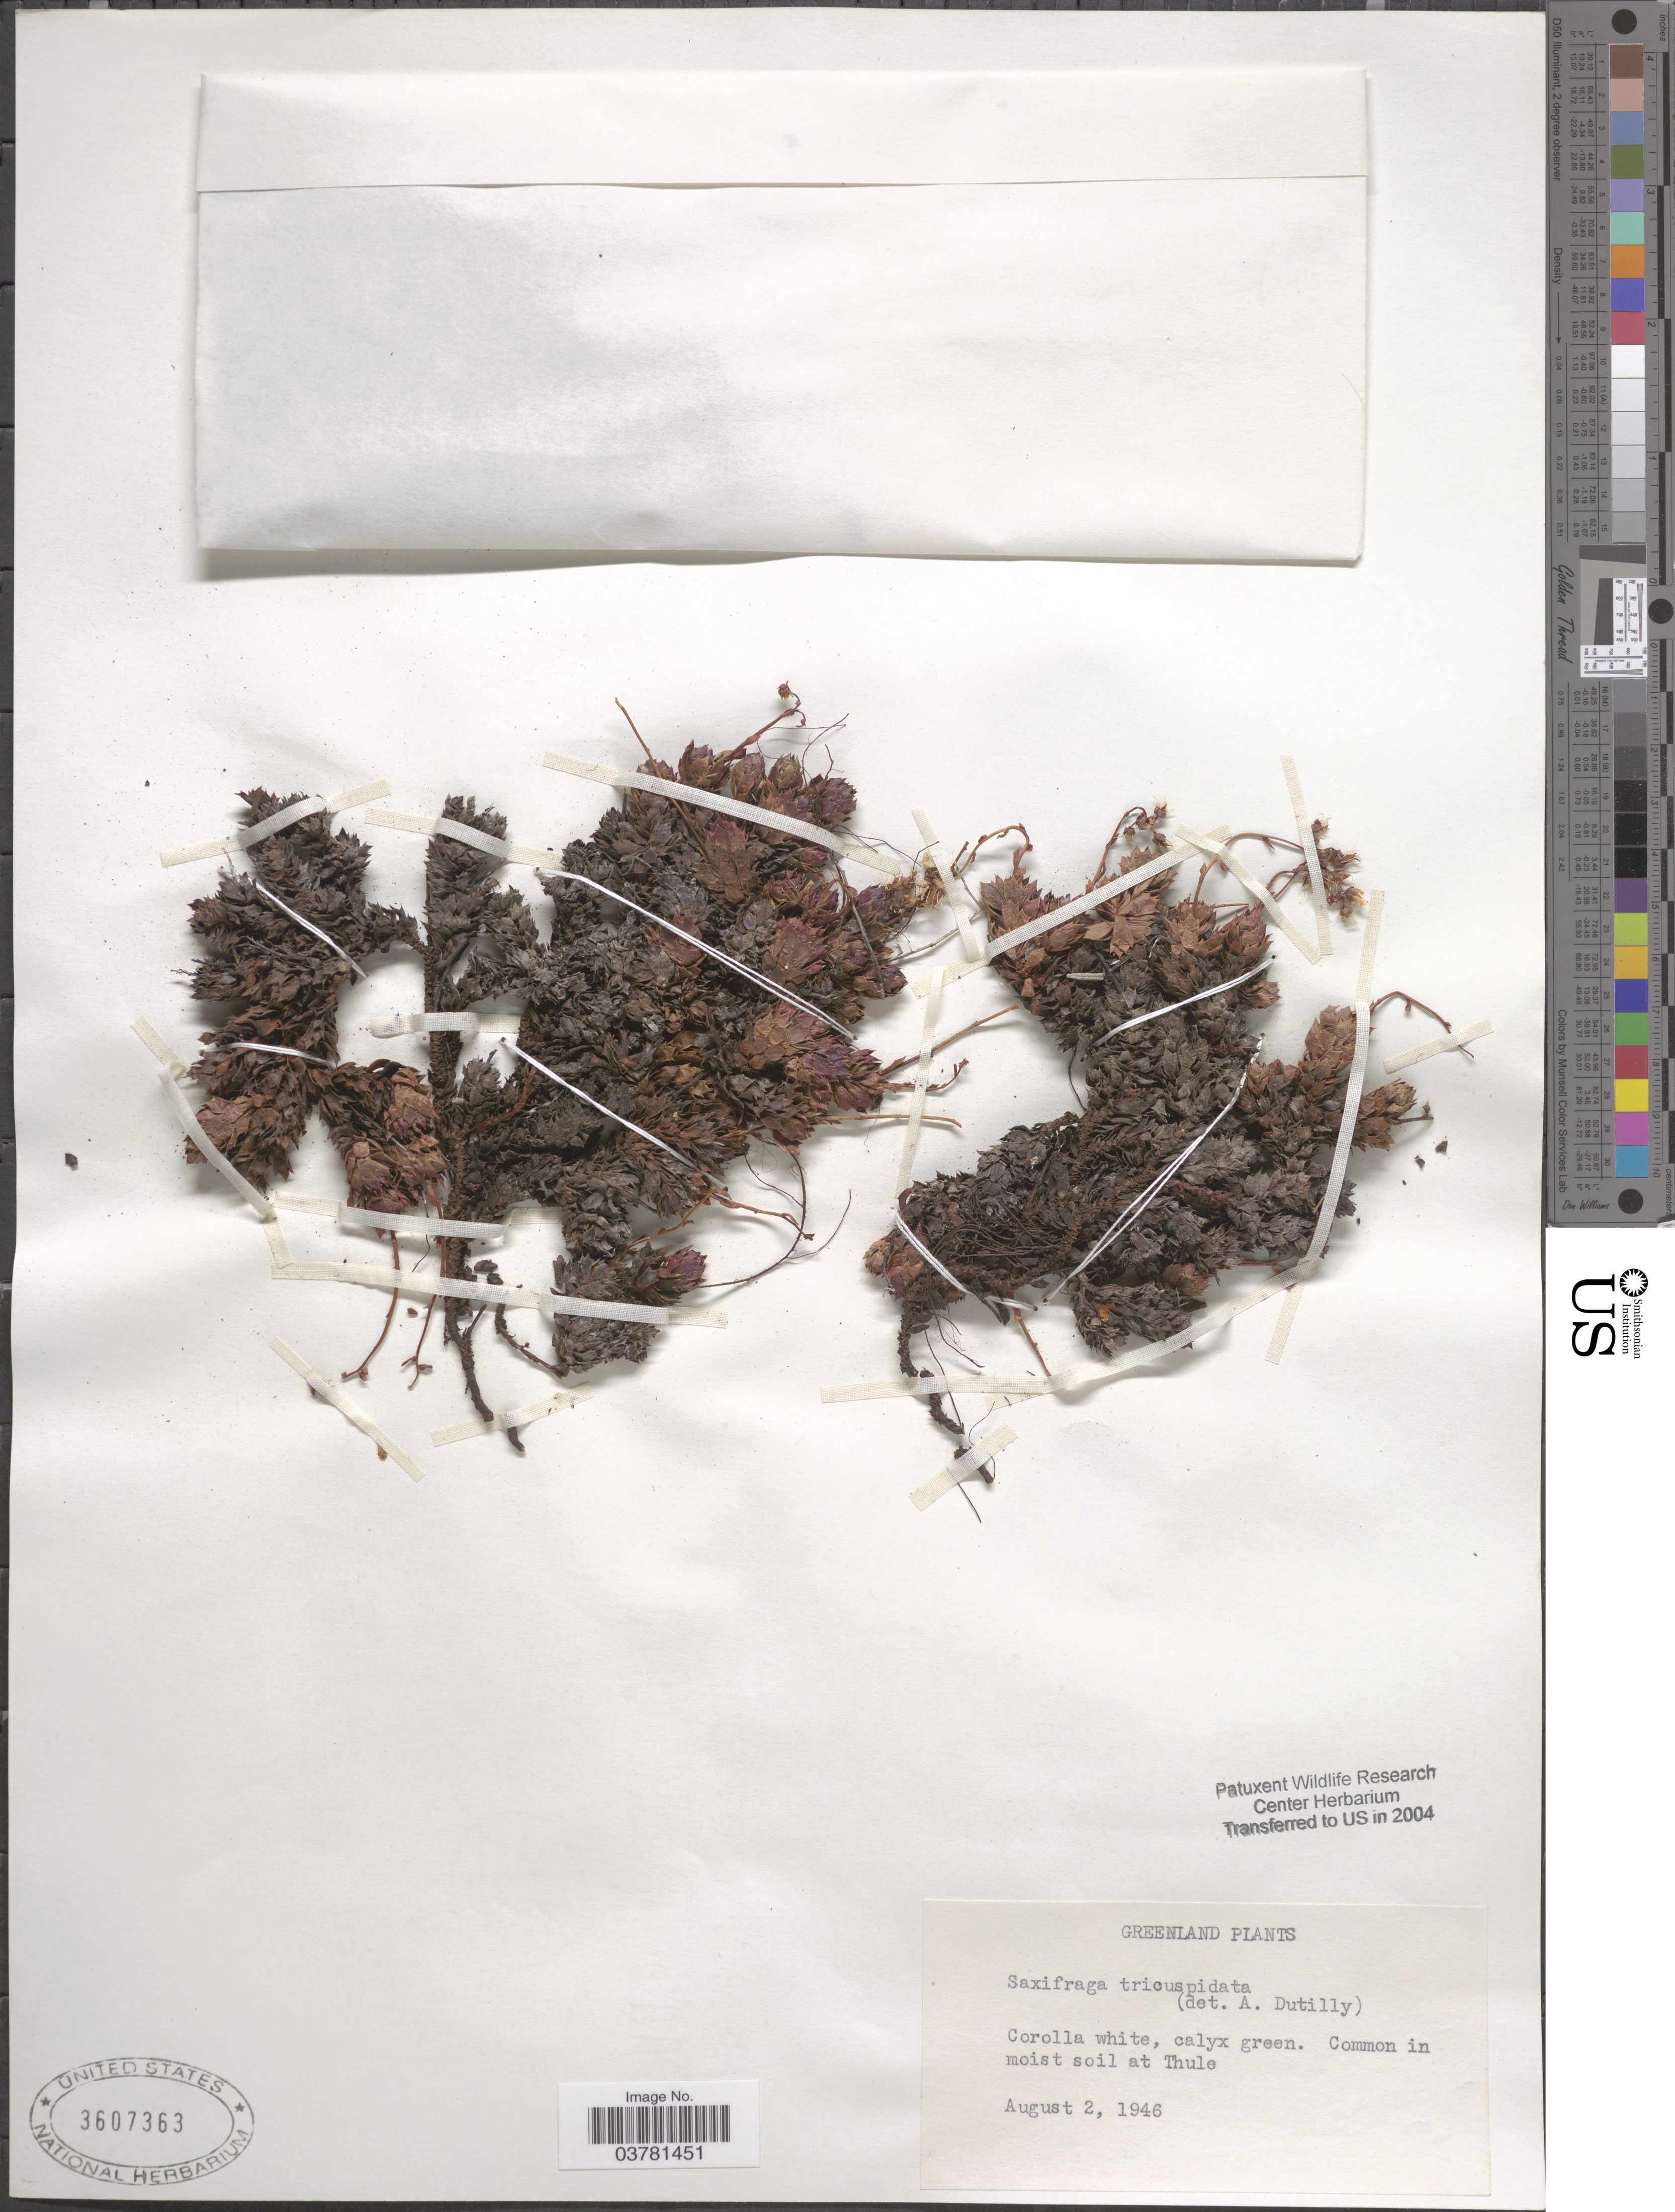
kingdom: Plantae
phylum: Tracheophyta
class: Magnoliopsida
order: Saxifragales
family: Saxifragaceae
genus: Saxifraga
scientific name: Saxifraga tricuspidata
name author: Rottb.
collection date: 1946-08-02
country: Greenland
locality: Common in moist soil at Thule.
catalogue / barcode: US 3607363